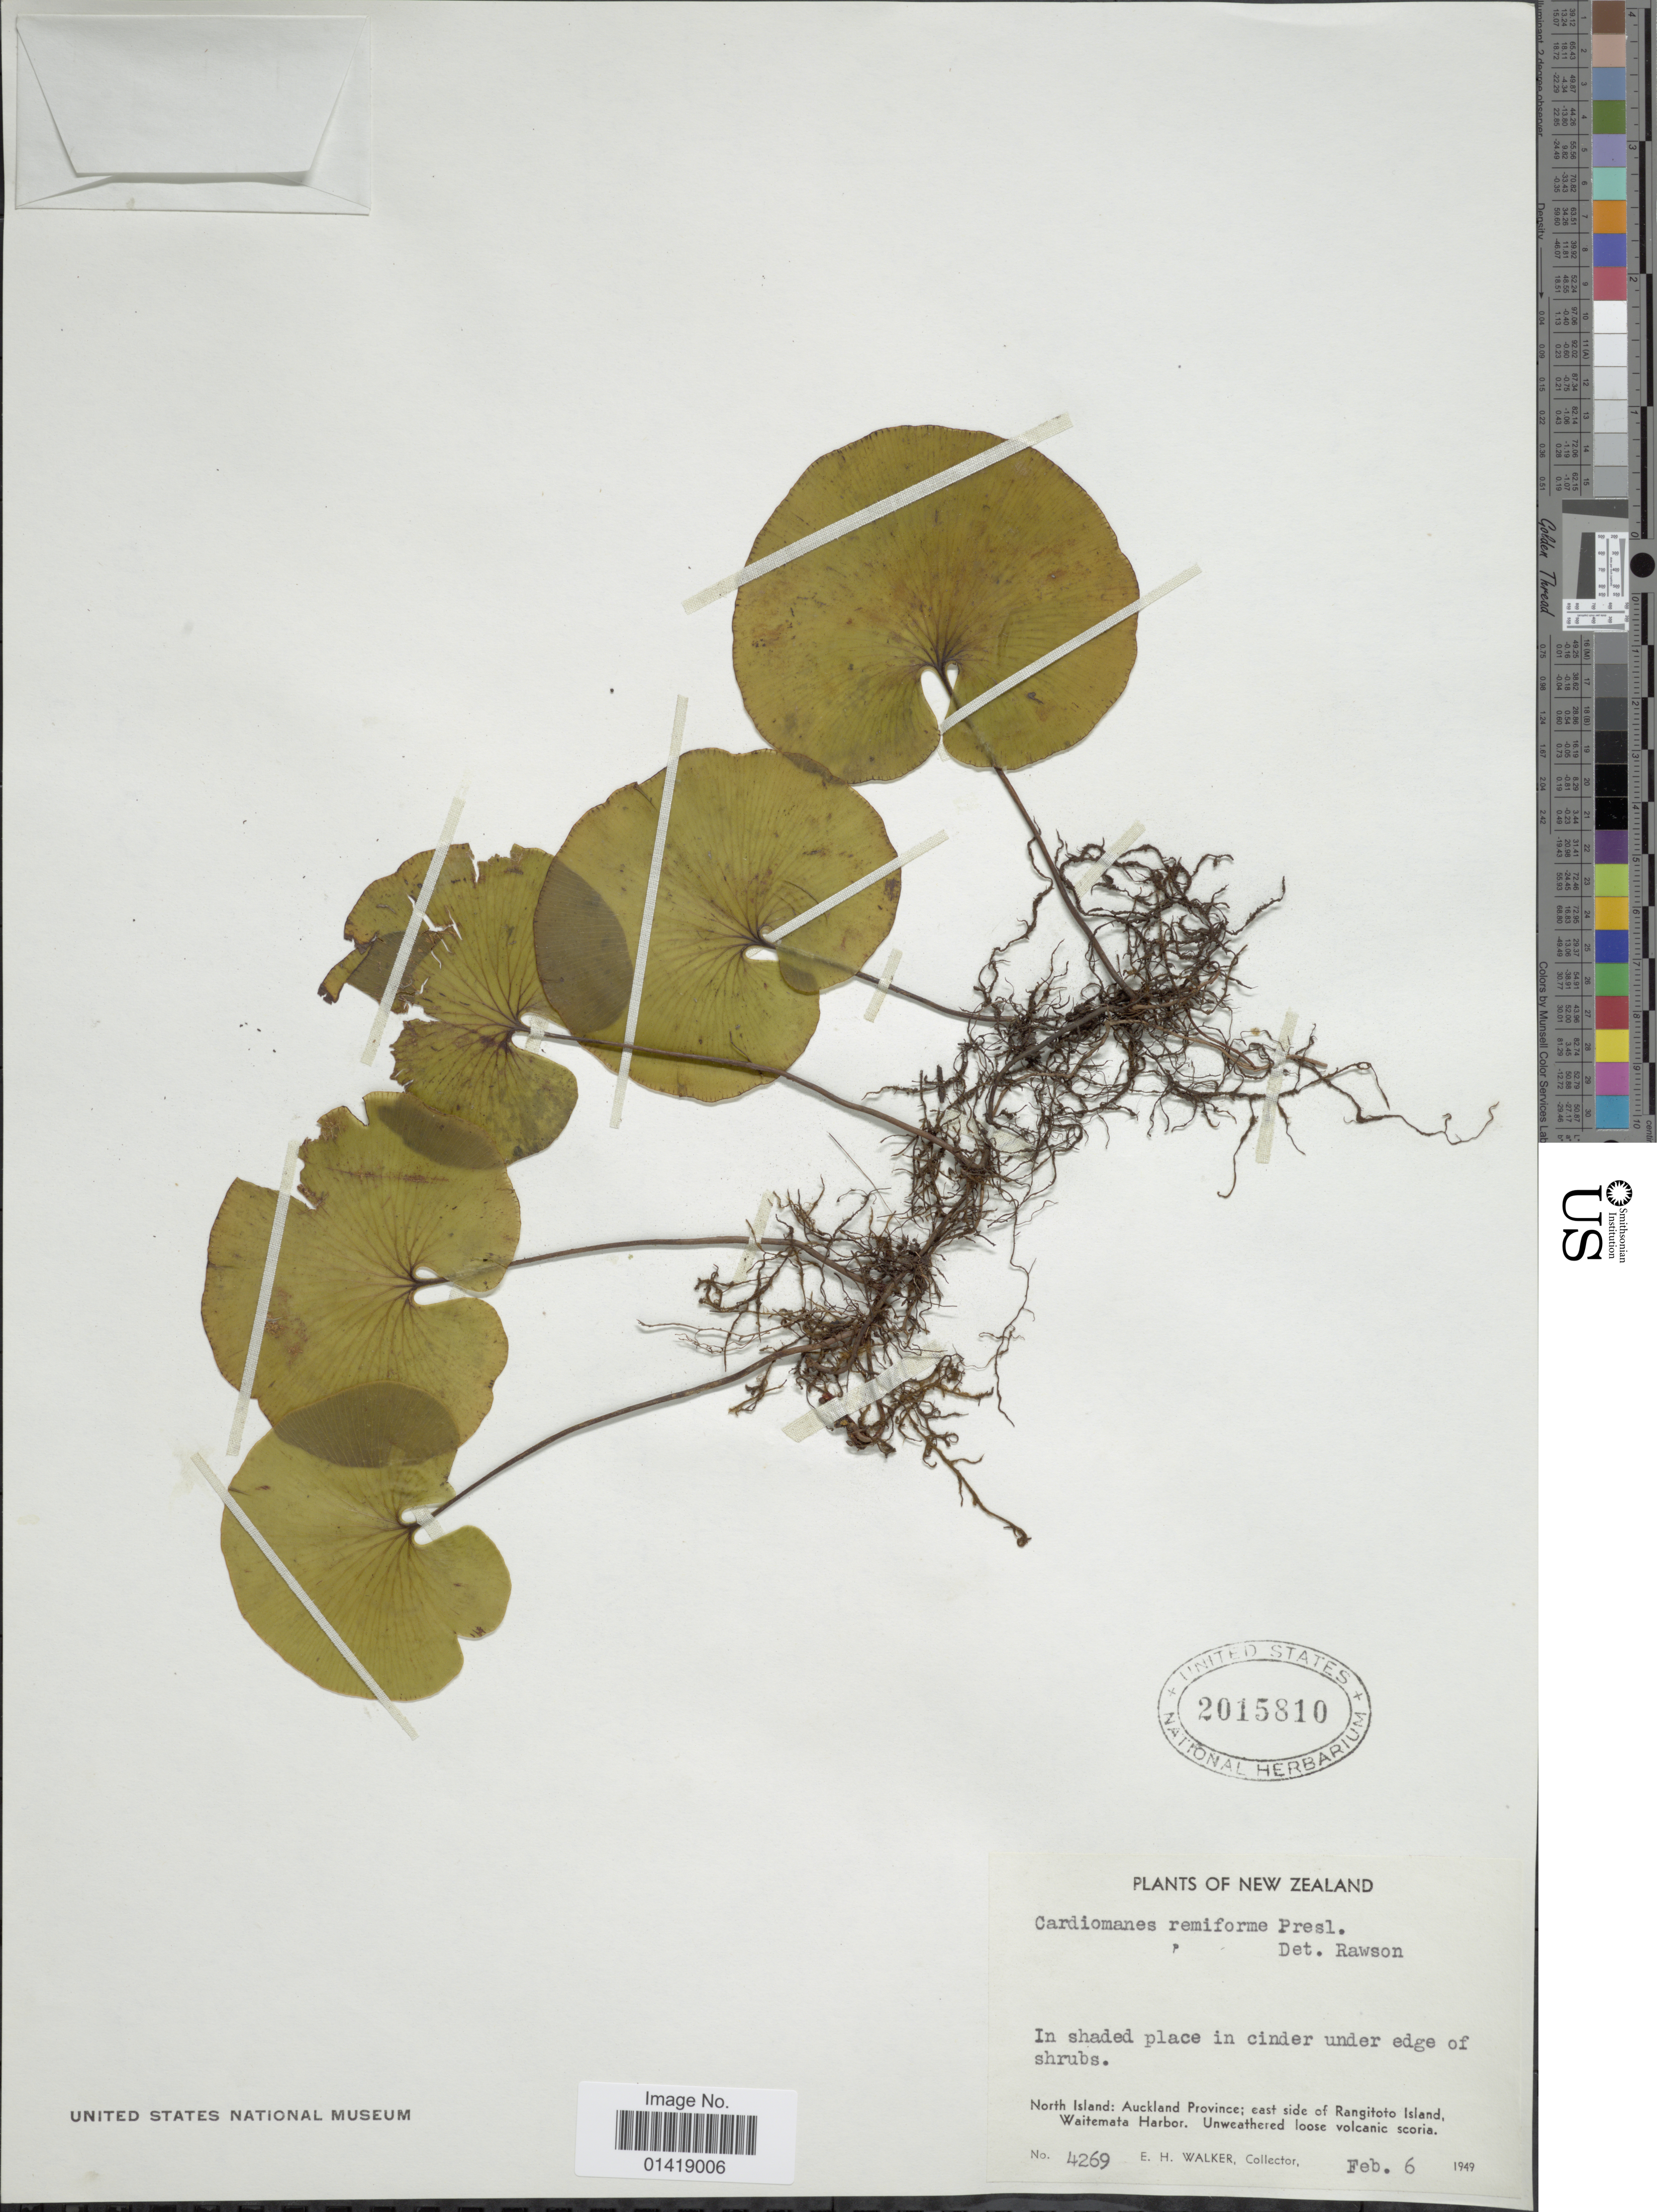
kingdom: Plantae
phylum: Tracheophyta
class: Polypodiopsida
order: Hymenophyllales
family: Hymenophyllaceae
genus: Hymenophyllum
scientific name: Hymenophyllum nephrophyllum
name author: Ebihara & K. Iwats.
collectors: E. H. Walker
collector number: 4269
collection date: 1949-02-06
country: New Zealand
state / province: Auckland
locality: North Island: Auckland province east side of Rangitoto Island, Waitemata Harbor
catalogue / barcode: US 2015810